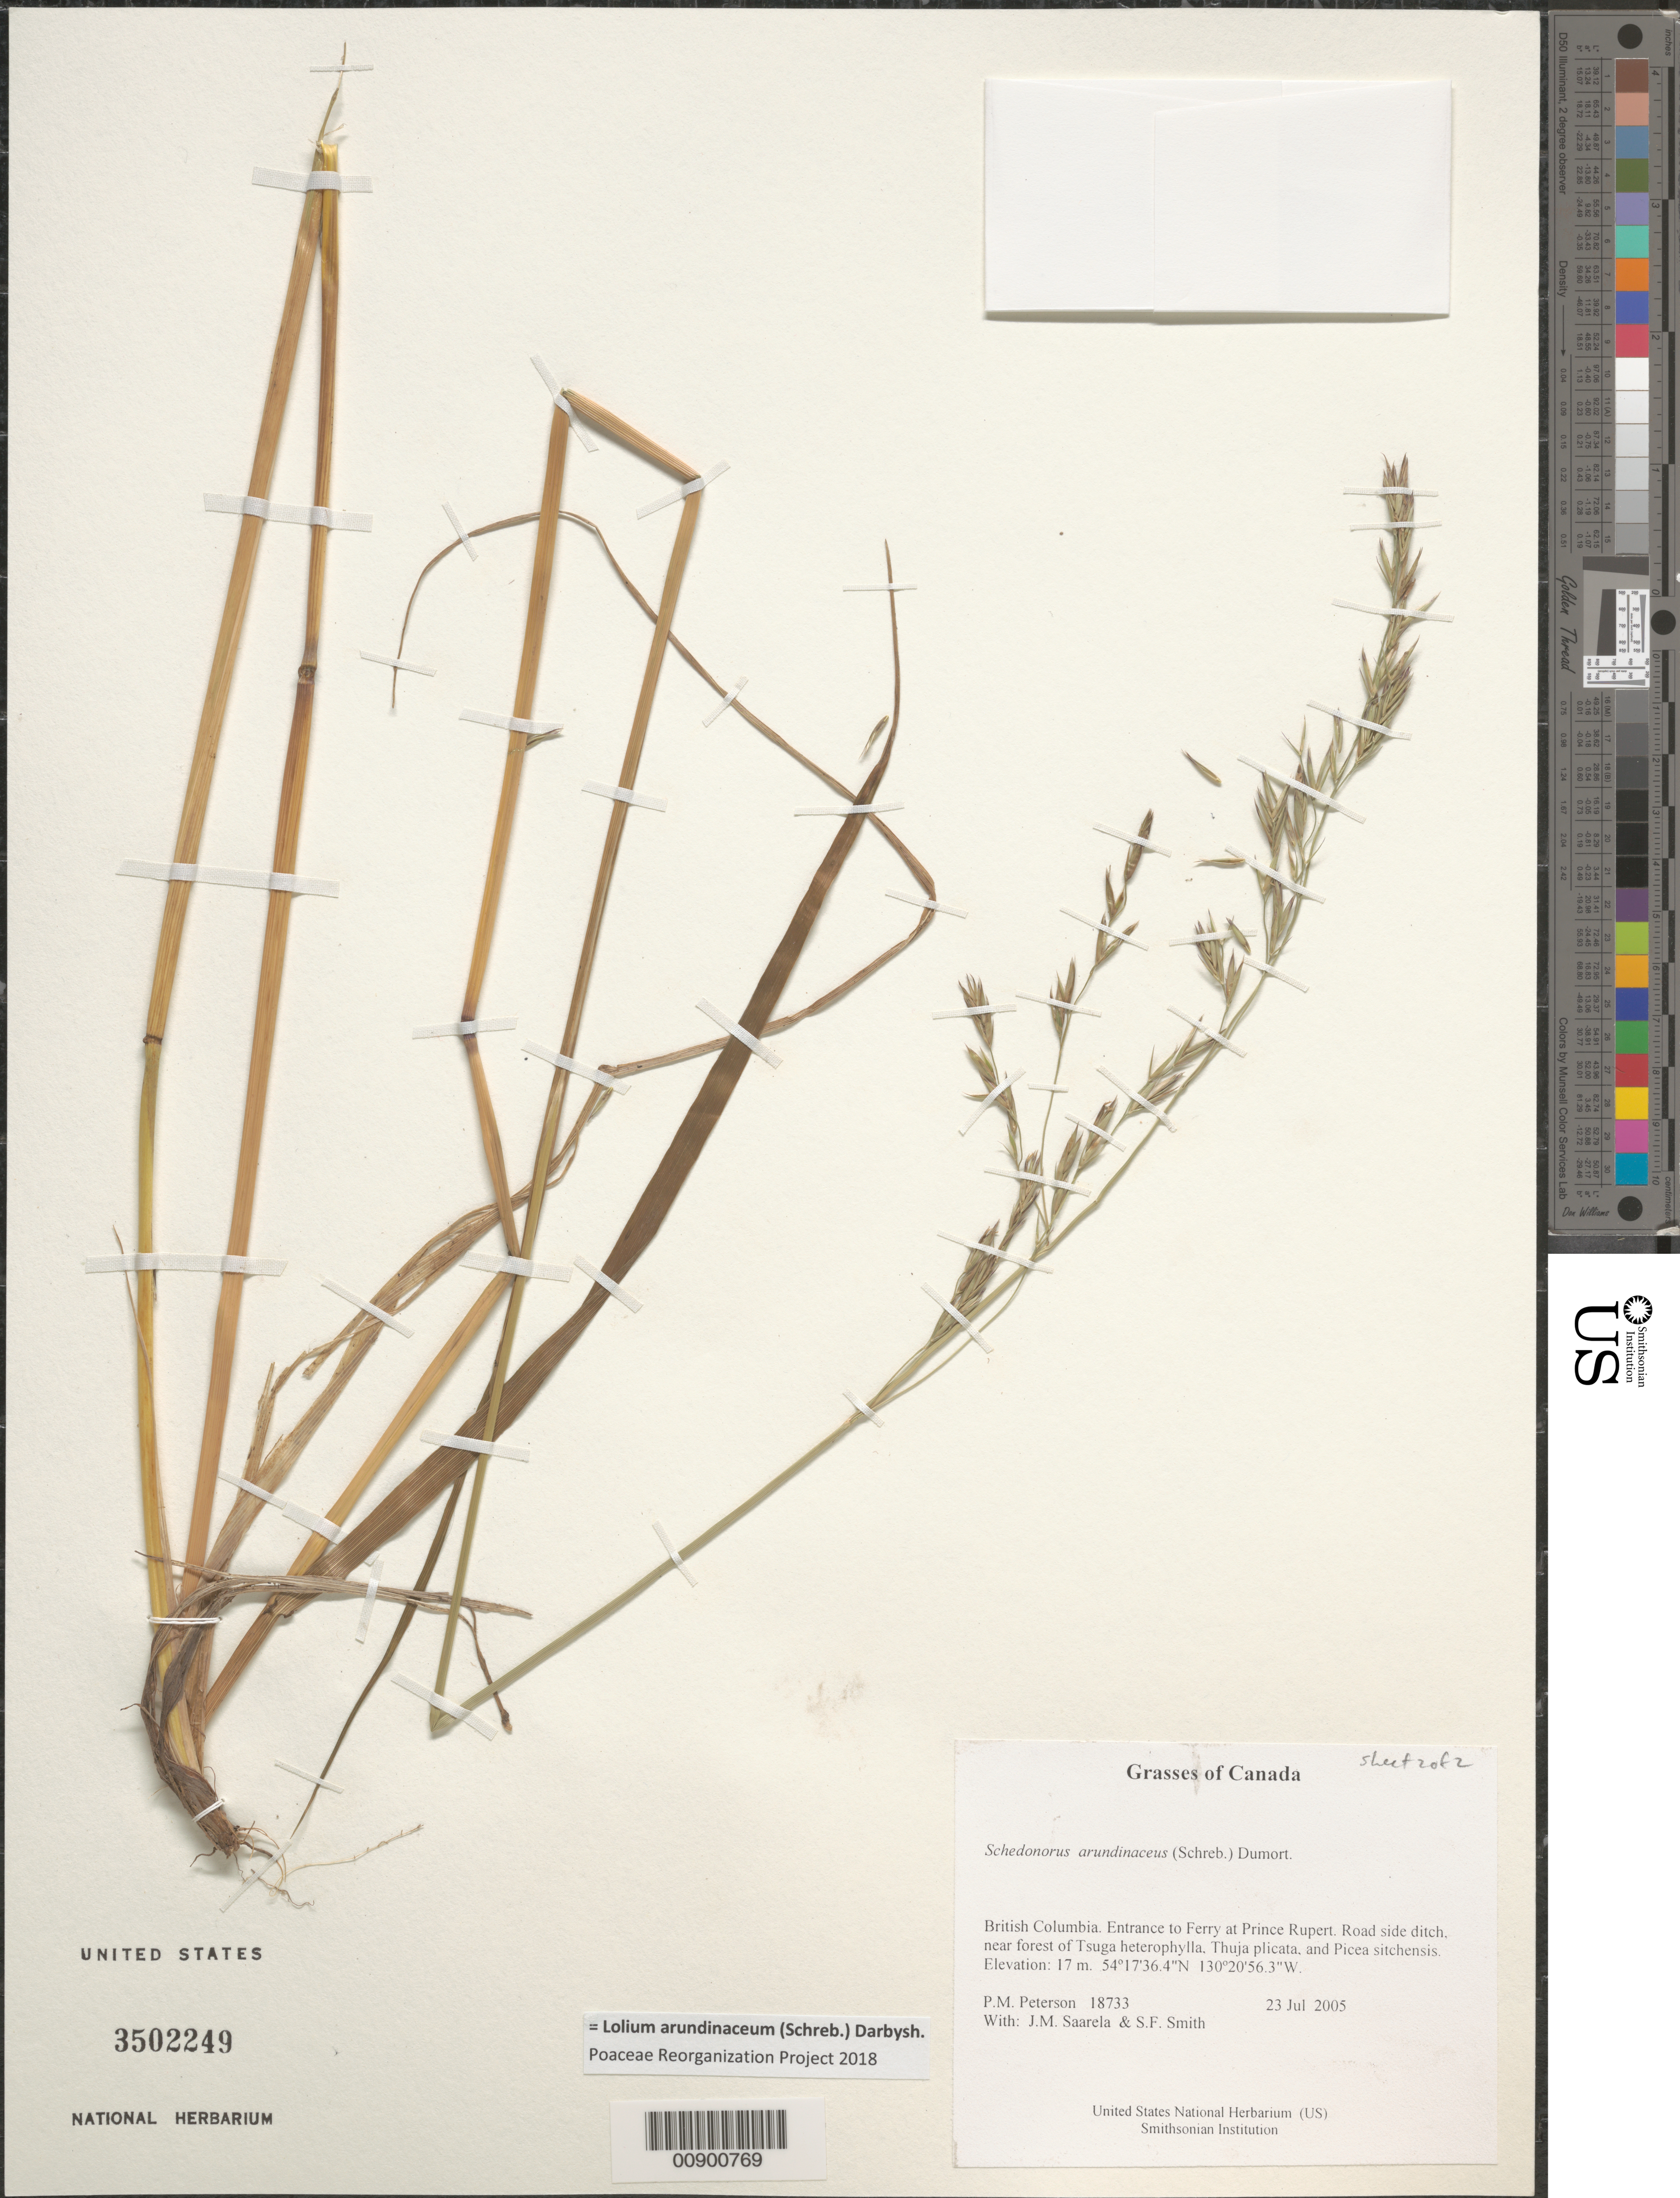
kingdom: Plantae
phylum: Tracheophyta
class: Liliopsida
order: Poales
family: Poaceae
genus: Lolium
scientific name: Lolium arundinaceum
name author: (Schreb.) Darbysh.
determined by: Poaceae Reorganization Project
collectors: P. M. Peterson, J. Saarela & S.F. Smith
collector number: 18733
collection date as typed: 23 Jul 2004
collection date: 2004-07-23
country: Canada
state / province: British Columbia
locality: Entrance to Ferry at Prince Rupert. Road side ditch, near forest of Tsuga heterophylla, Thuja plicata, and Picea sitchensis.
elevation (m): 17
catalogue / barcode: US 3502249